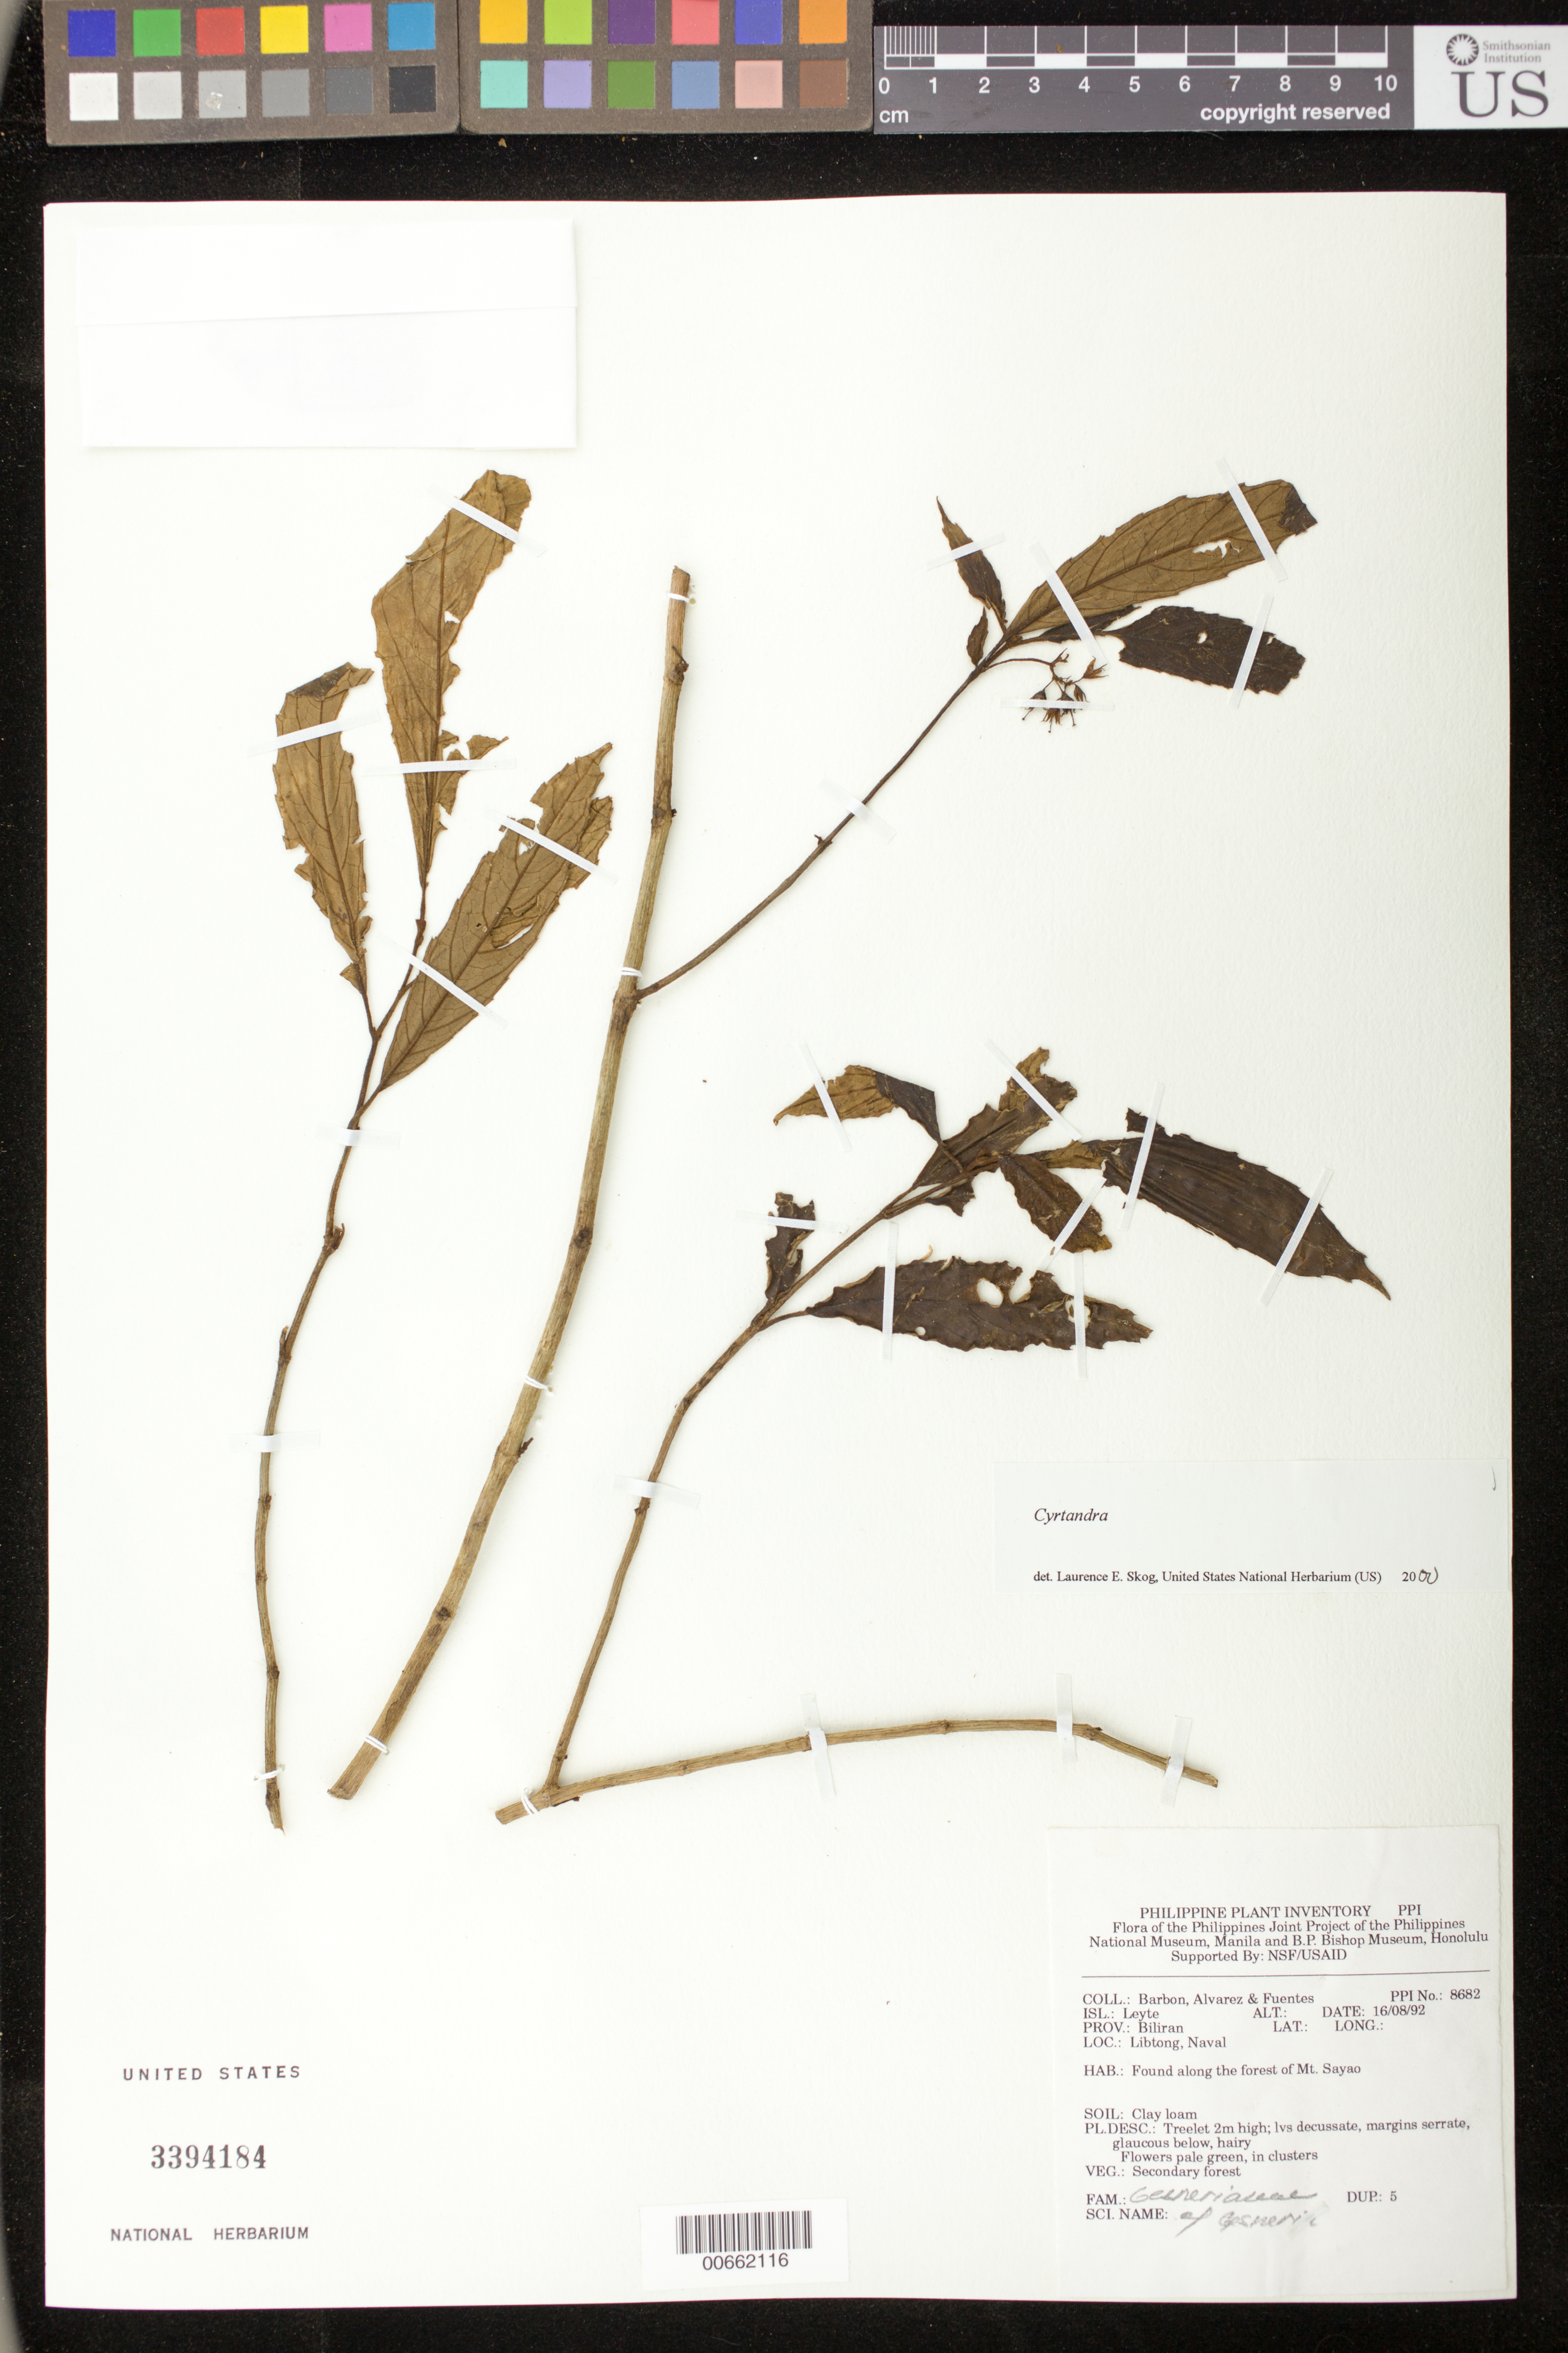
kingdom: Plantae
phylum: Tracheophyta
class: Magnoliopsida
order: Lamiales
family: Gesneriaceae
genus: Cyrtandra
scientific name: Cyrtandra sp.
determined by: Skog, Laurence E.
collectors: E. Barbon, -- Alvarez & -. Fuentes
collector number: PPI No. 8682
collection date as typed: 16 Aug 1992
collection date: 1992-08-16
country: Philippines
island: Leyte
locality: Prov. Biliran; Libtong, Naval, found along the forest of Mt. Sayao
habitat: Secondary forest; clay loam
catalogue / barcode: US 3394184